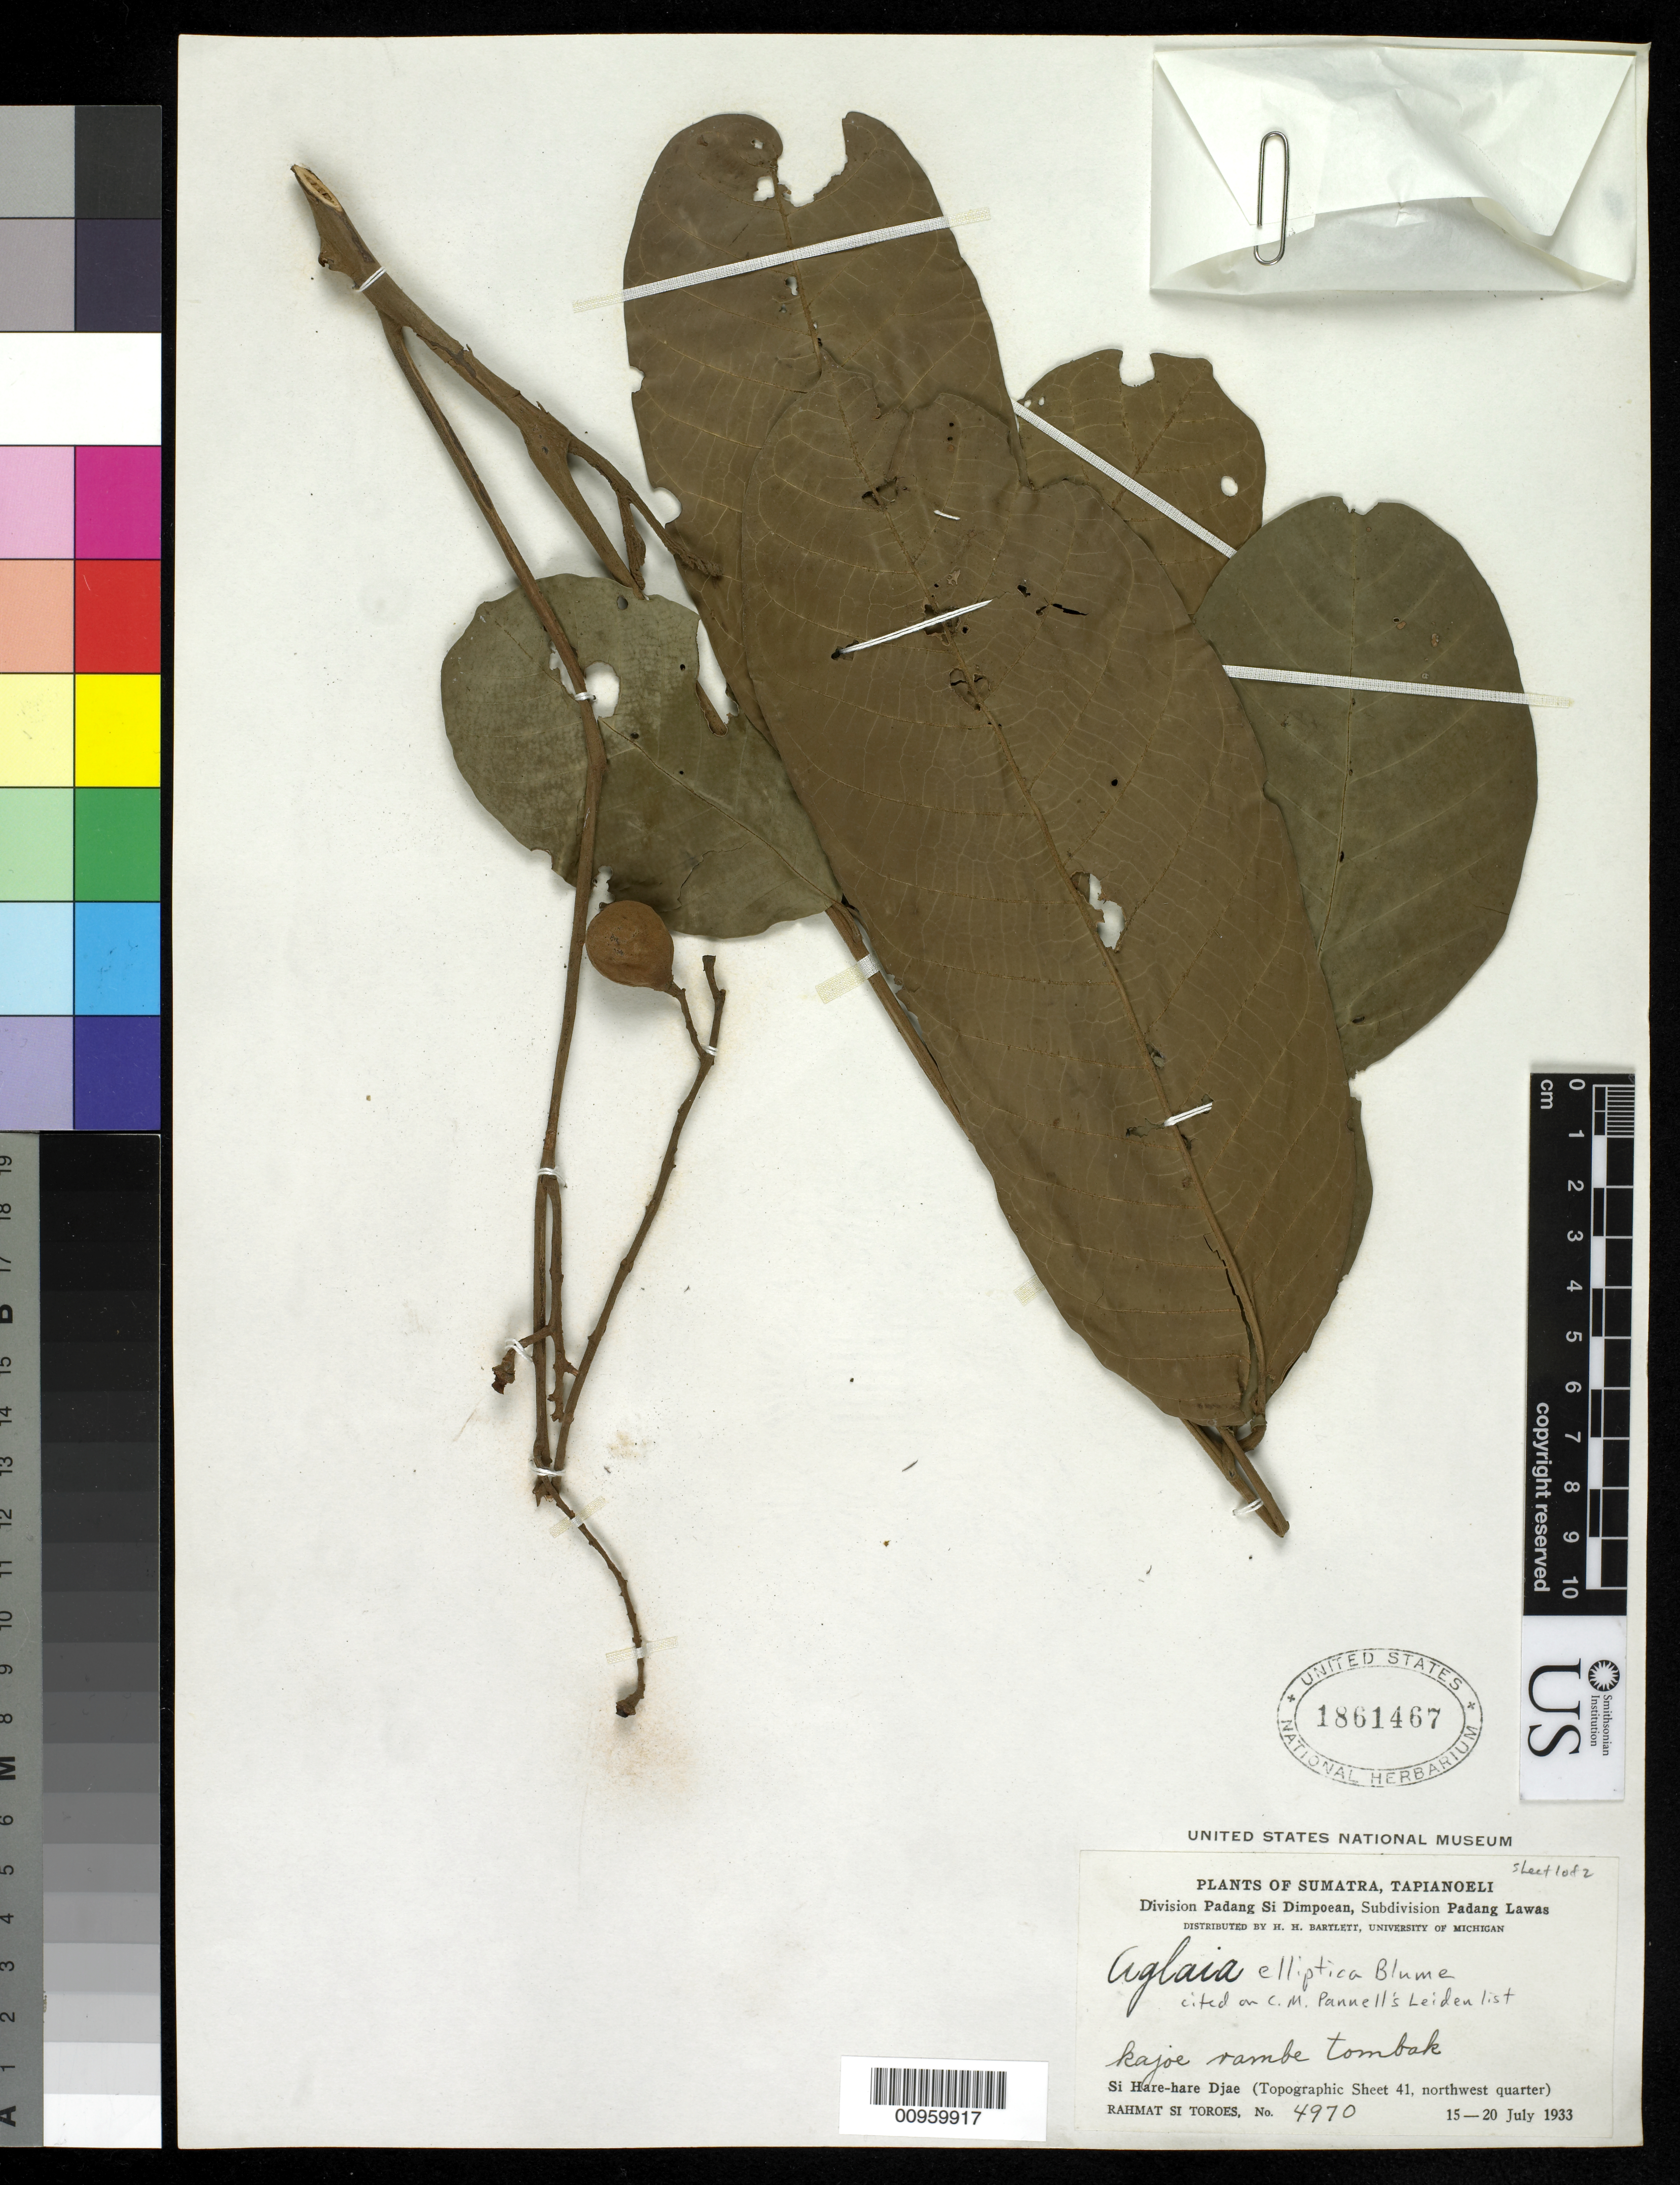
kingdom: Plantae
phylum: Tracheophyta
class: Magnoliopsida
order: Sapindales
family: Meliaceae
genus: Aglaia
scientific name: Aglaia elliptica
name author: Blume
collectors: Rahmat Si Boeea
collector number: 4970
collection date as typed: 15 Jul 1933 to 20 Jul 1933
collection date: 1933-07-15/1933-07-20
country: Indonesia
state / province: Sumatra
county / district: West Sumatra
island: Sumatra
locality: Tapianoeli, Division Padang Si Dimpoean, Subdivision Padang Lawas. Si Hare-hare Djae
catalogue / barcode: US 1861467